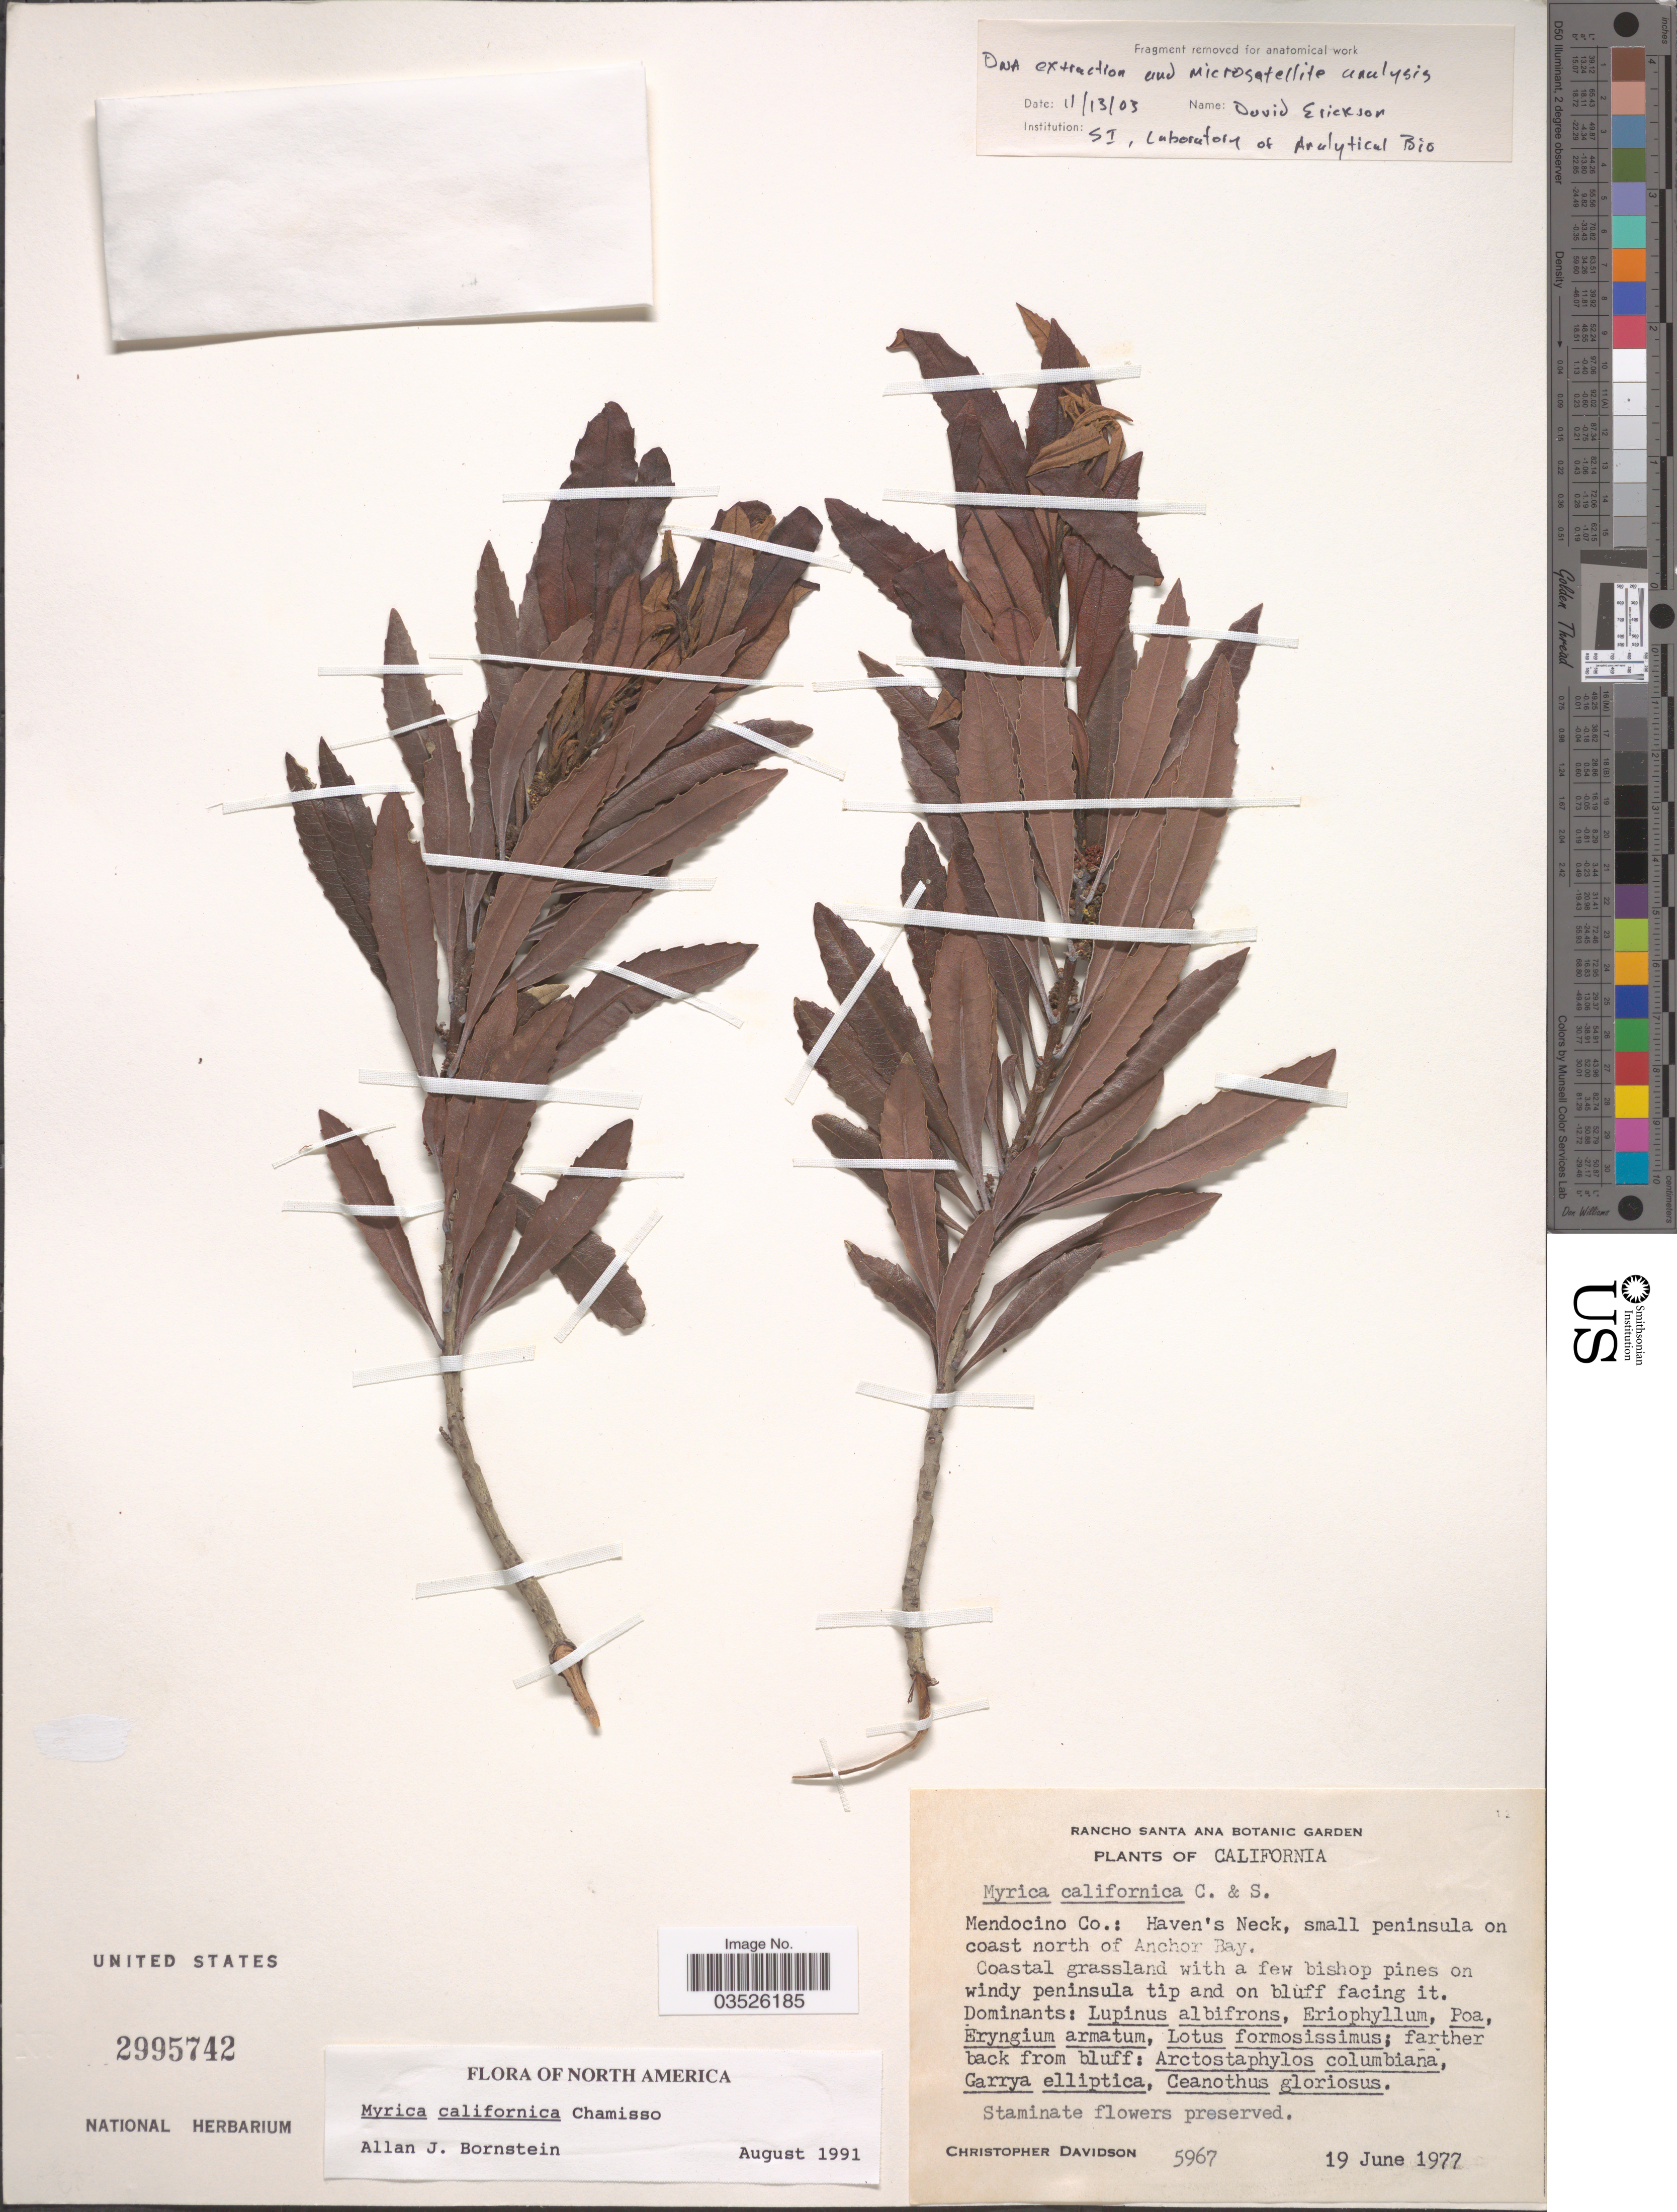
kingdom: Plantae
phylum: Tracheophyta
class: Magnoliopsida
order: Fagales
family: Myricaceae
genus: Morella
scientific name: Morella californica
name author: (Cham.) Wilbur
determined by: Strong, Mark T., (BOT), Smithsonian Institution - National Museum of Natural History (UNITED STATES)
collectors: C. Davidson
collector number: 5967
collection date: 1977-06-19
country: United States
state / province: California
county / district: Mendocino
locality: Mendocino Co.: Haven's Neck, small peninsula on coast north of Anchor Bay.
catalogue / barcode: US 2995742